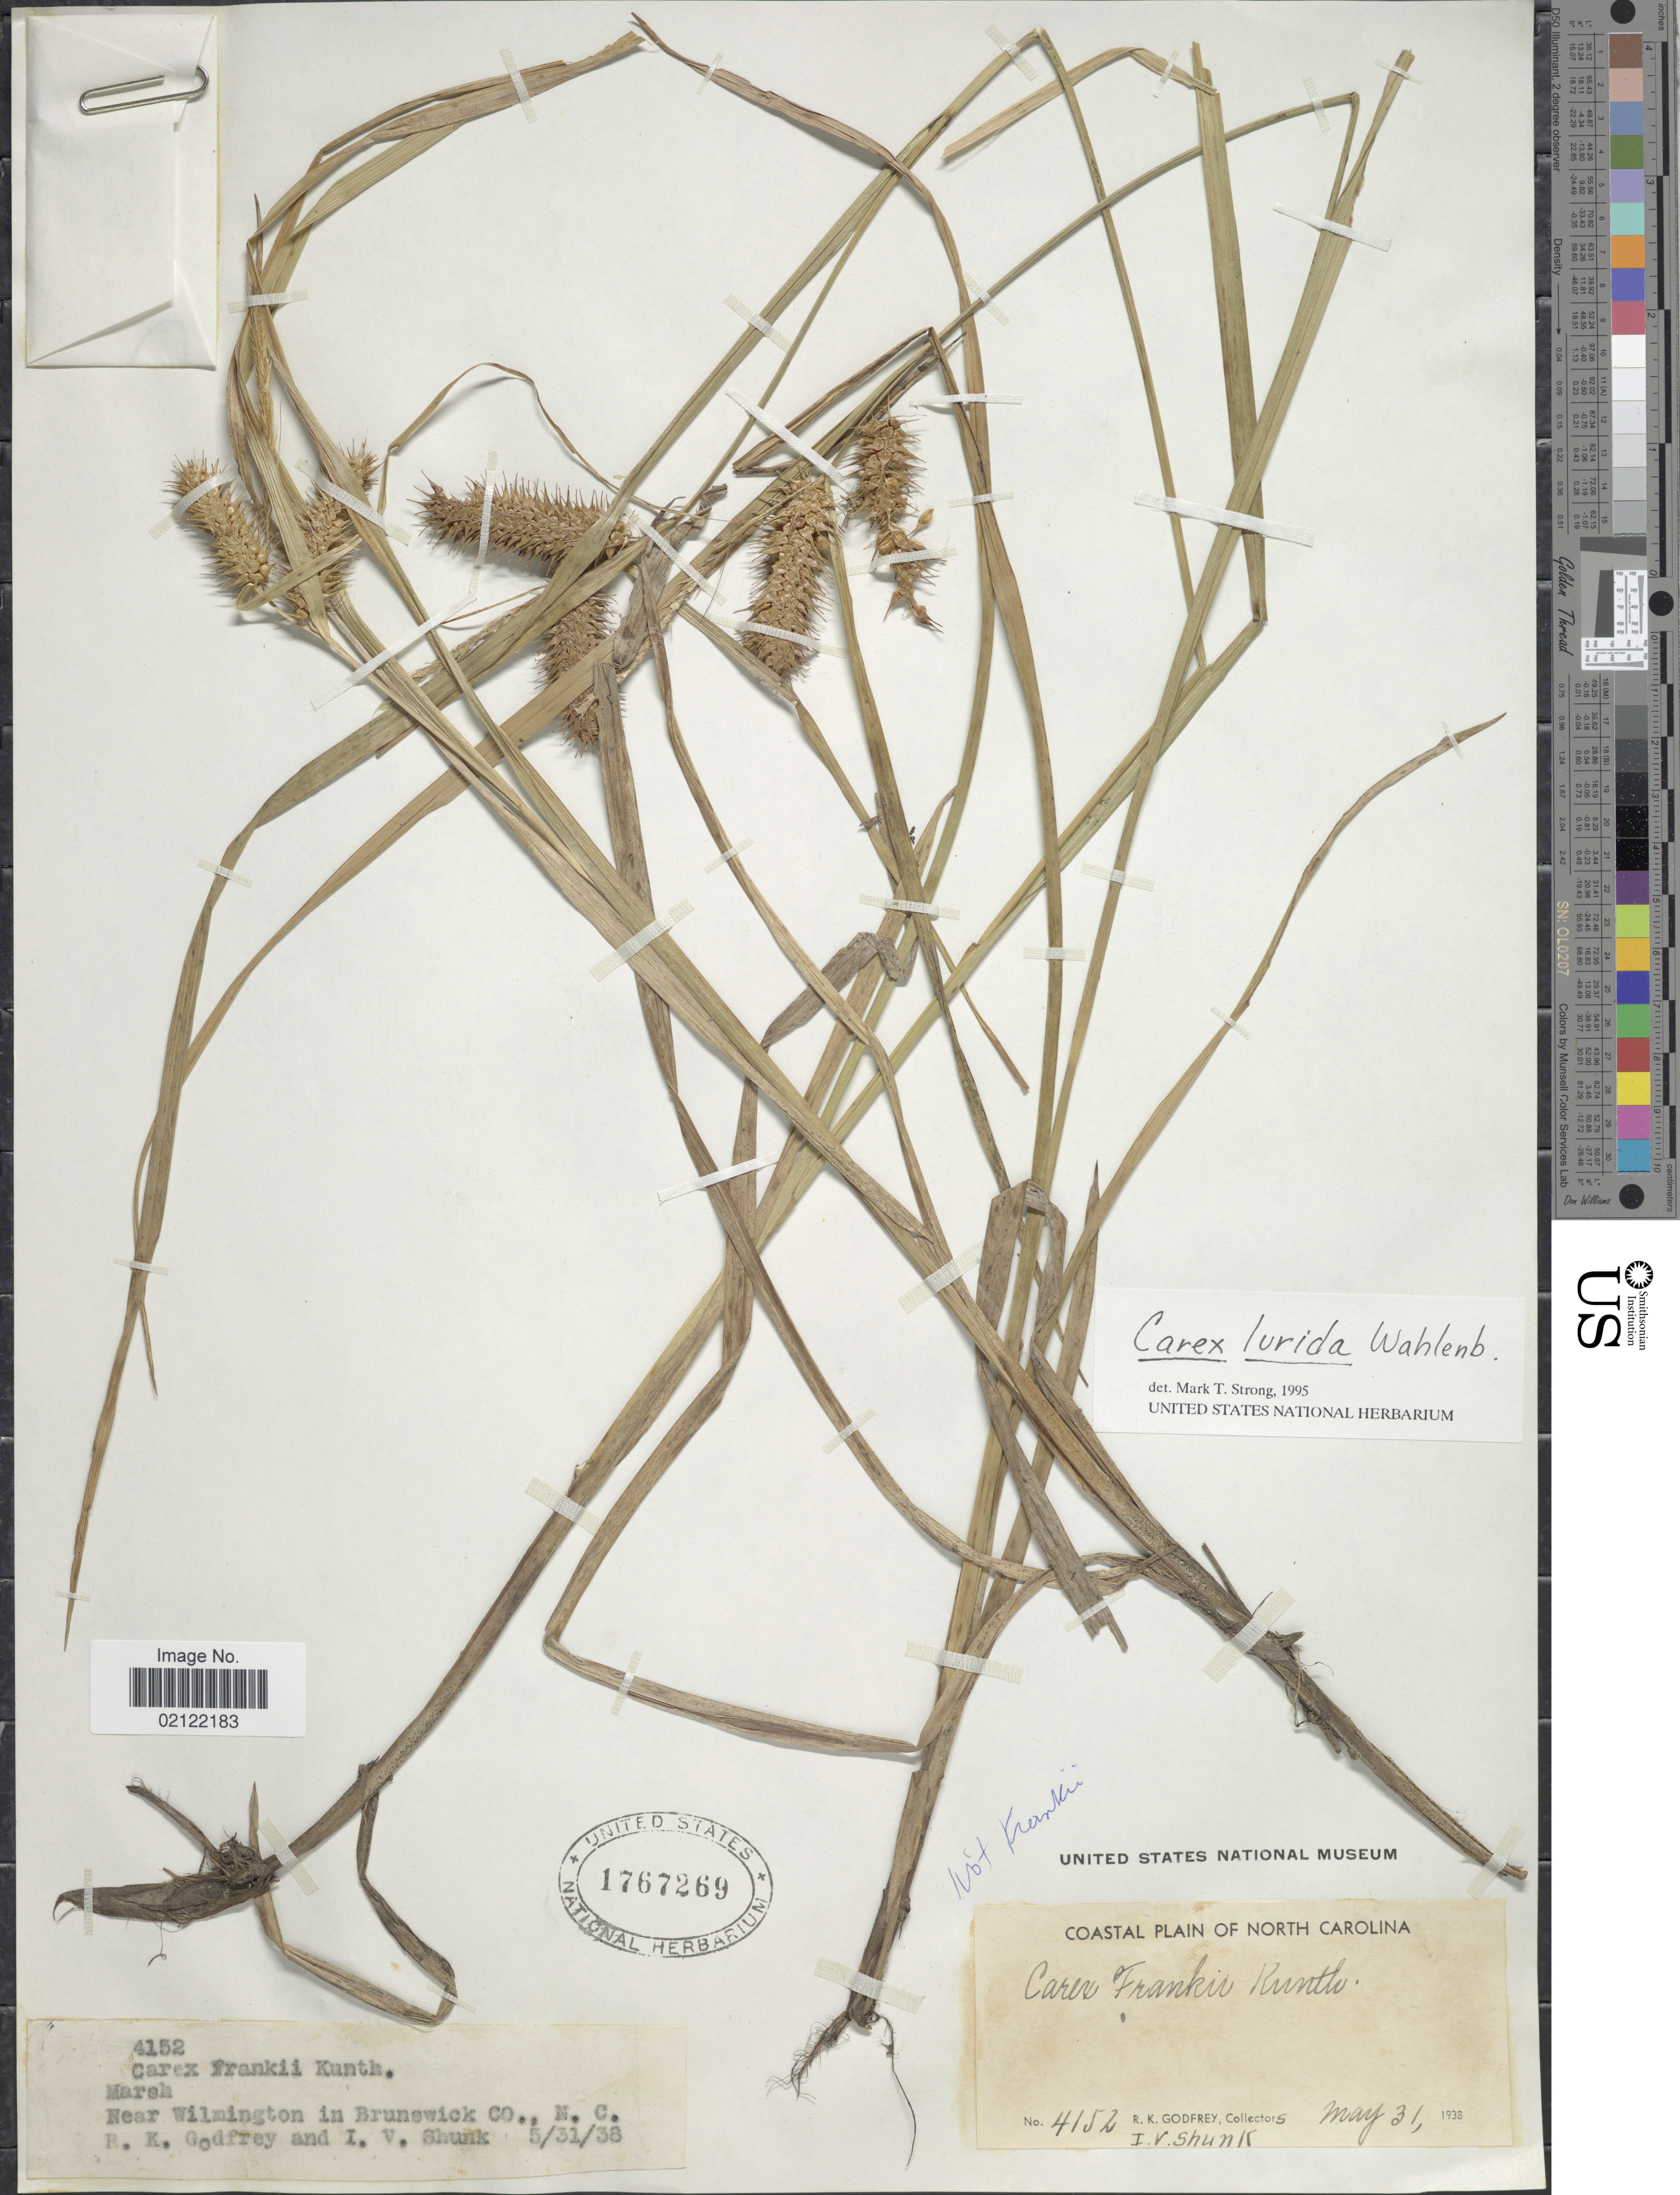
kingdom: Plantae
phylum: Tracheophyta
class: Liliopsida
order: Poales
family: Cyperaceae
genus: Carex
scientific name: Carex lurida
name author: Wahlenb.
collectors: R. K. Godfrey & I. Shunk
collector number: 4152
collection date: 1938-05-31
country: United States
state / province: North Carolina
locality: Coastal Plain of North Carolina. Near Wilmington in Brunswick Co., N.C.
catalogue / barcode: US 1767269